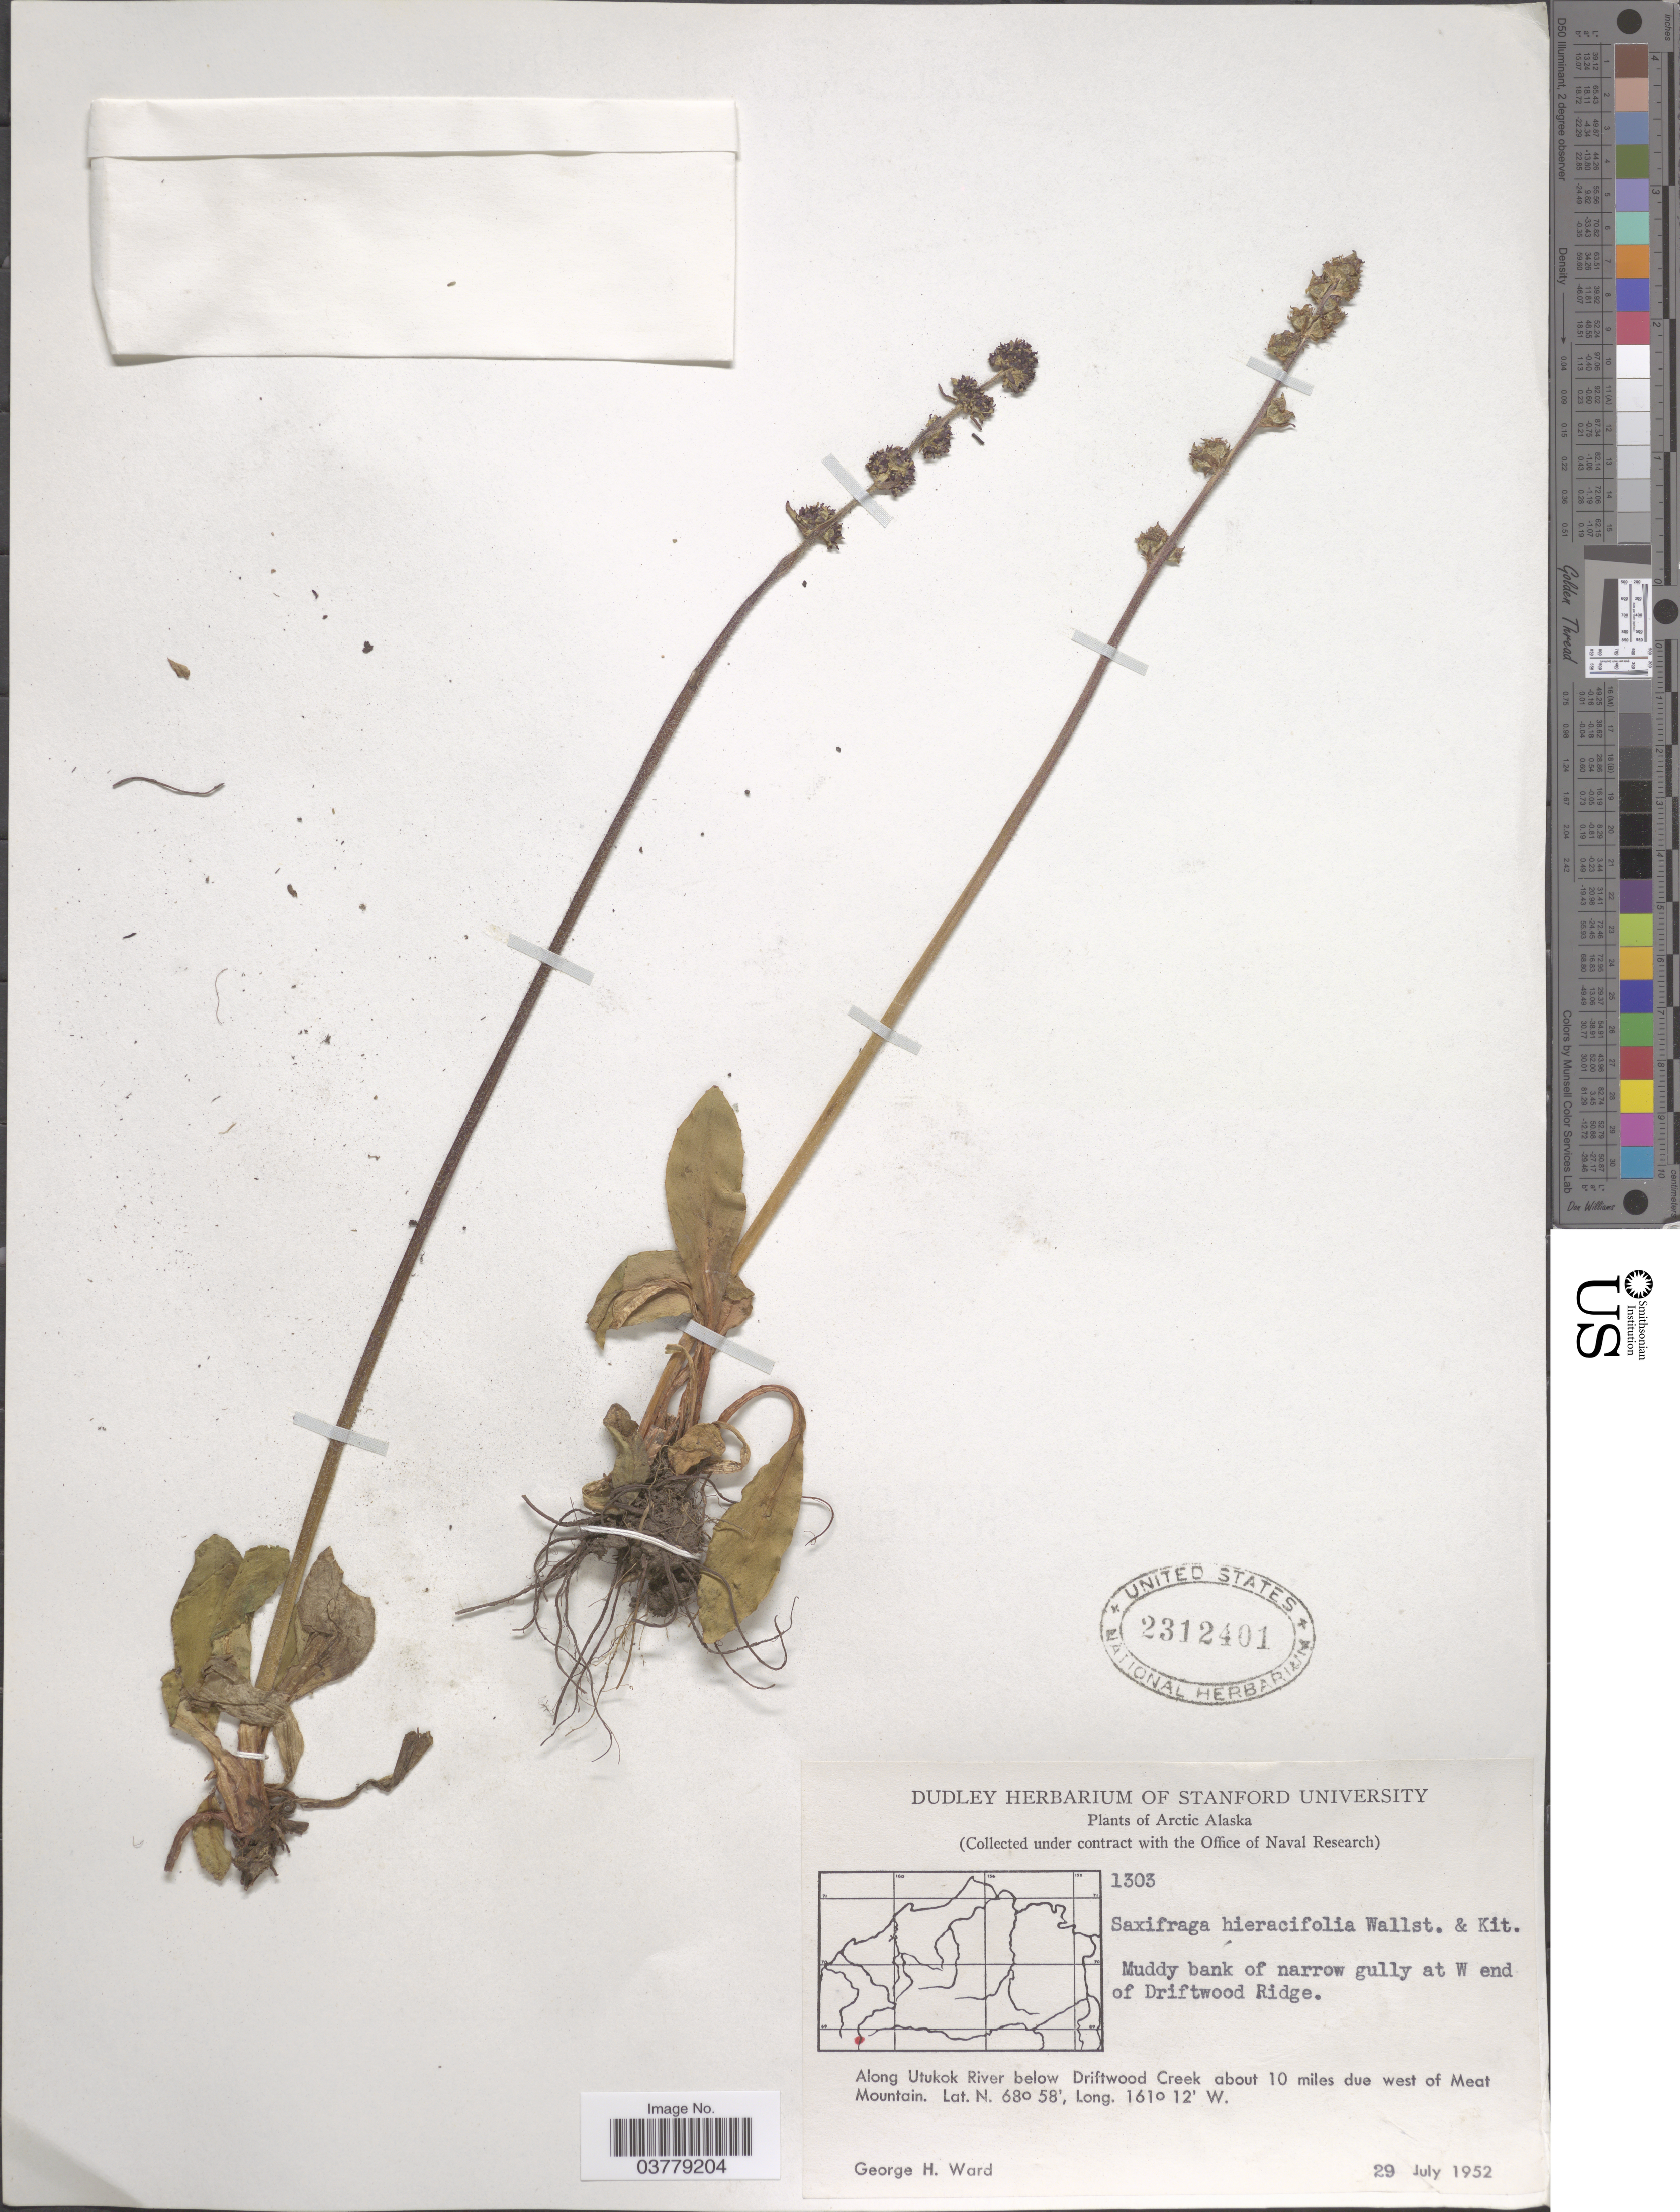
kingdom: Plantae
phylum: Tracheophyta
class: Magnoliopsida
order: Saxifragales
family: Saxifragaceae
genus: Micranthes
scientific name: Micranthes hieraciifolia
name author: (Waldst. & Kit. ex Willd.) Haw.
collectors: G. H. Ward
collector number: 1303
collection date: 1952-07-29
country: United States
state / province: Alaska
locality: Arctic Alaska. Muddy bank of narrow gully at W end of Driftwood Ridge. Along Utukok River below Driftwood Creek about 10 miles due west of Meat Mountain.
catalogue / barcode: US 2312401